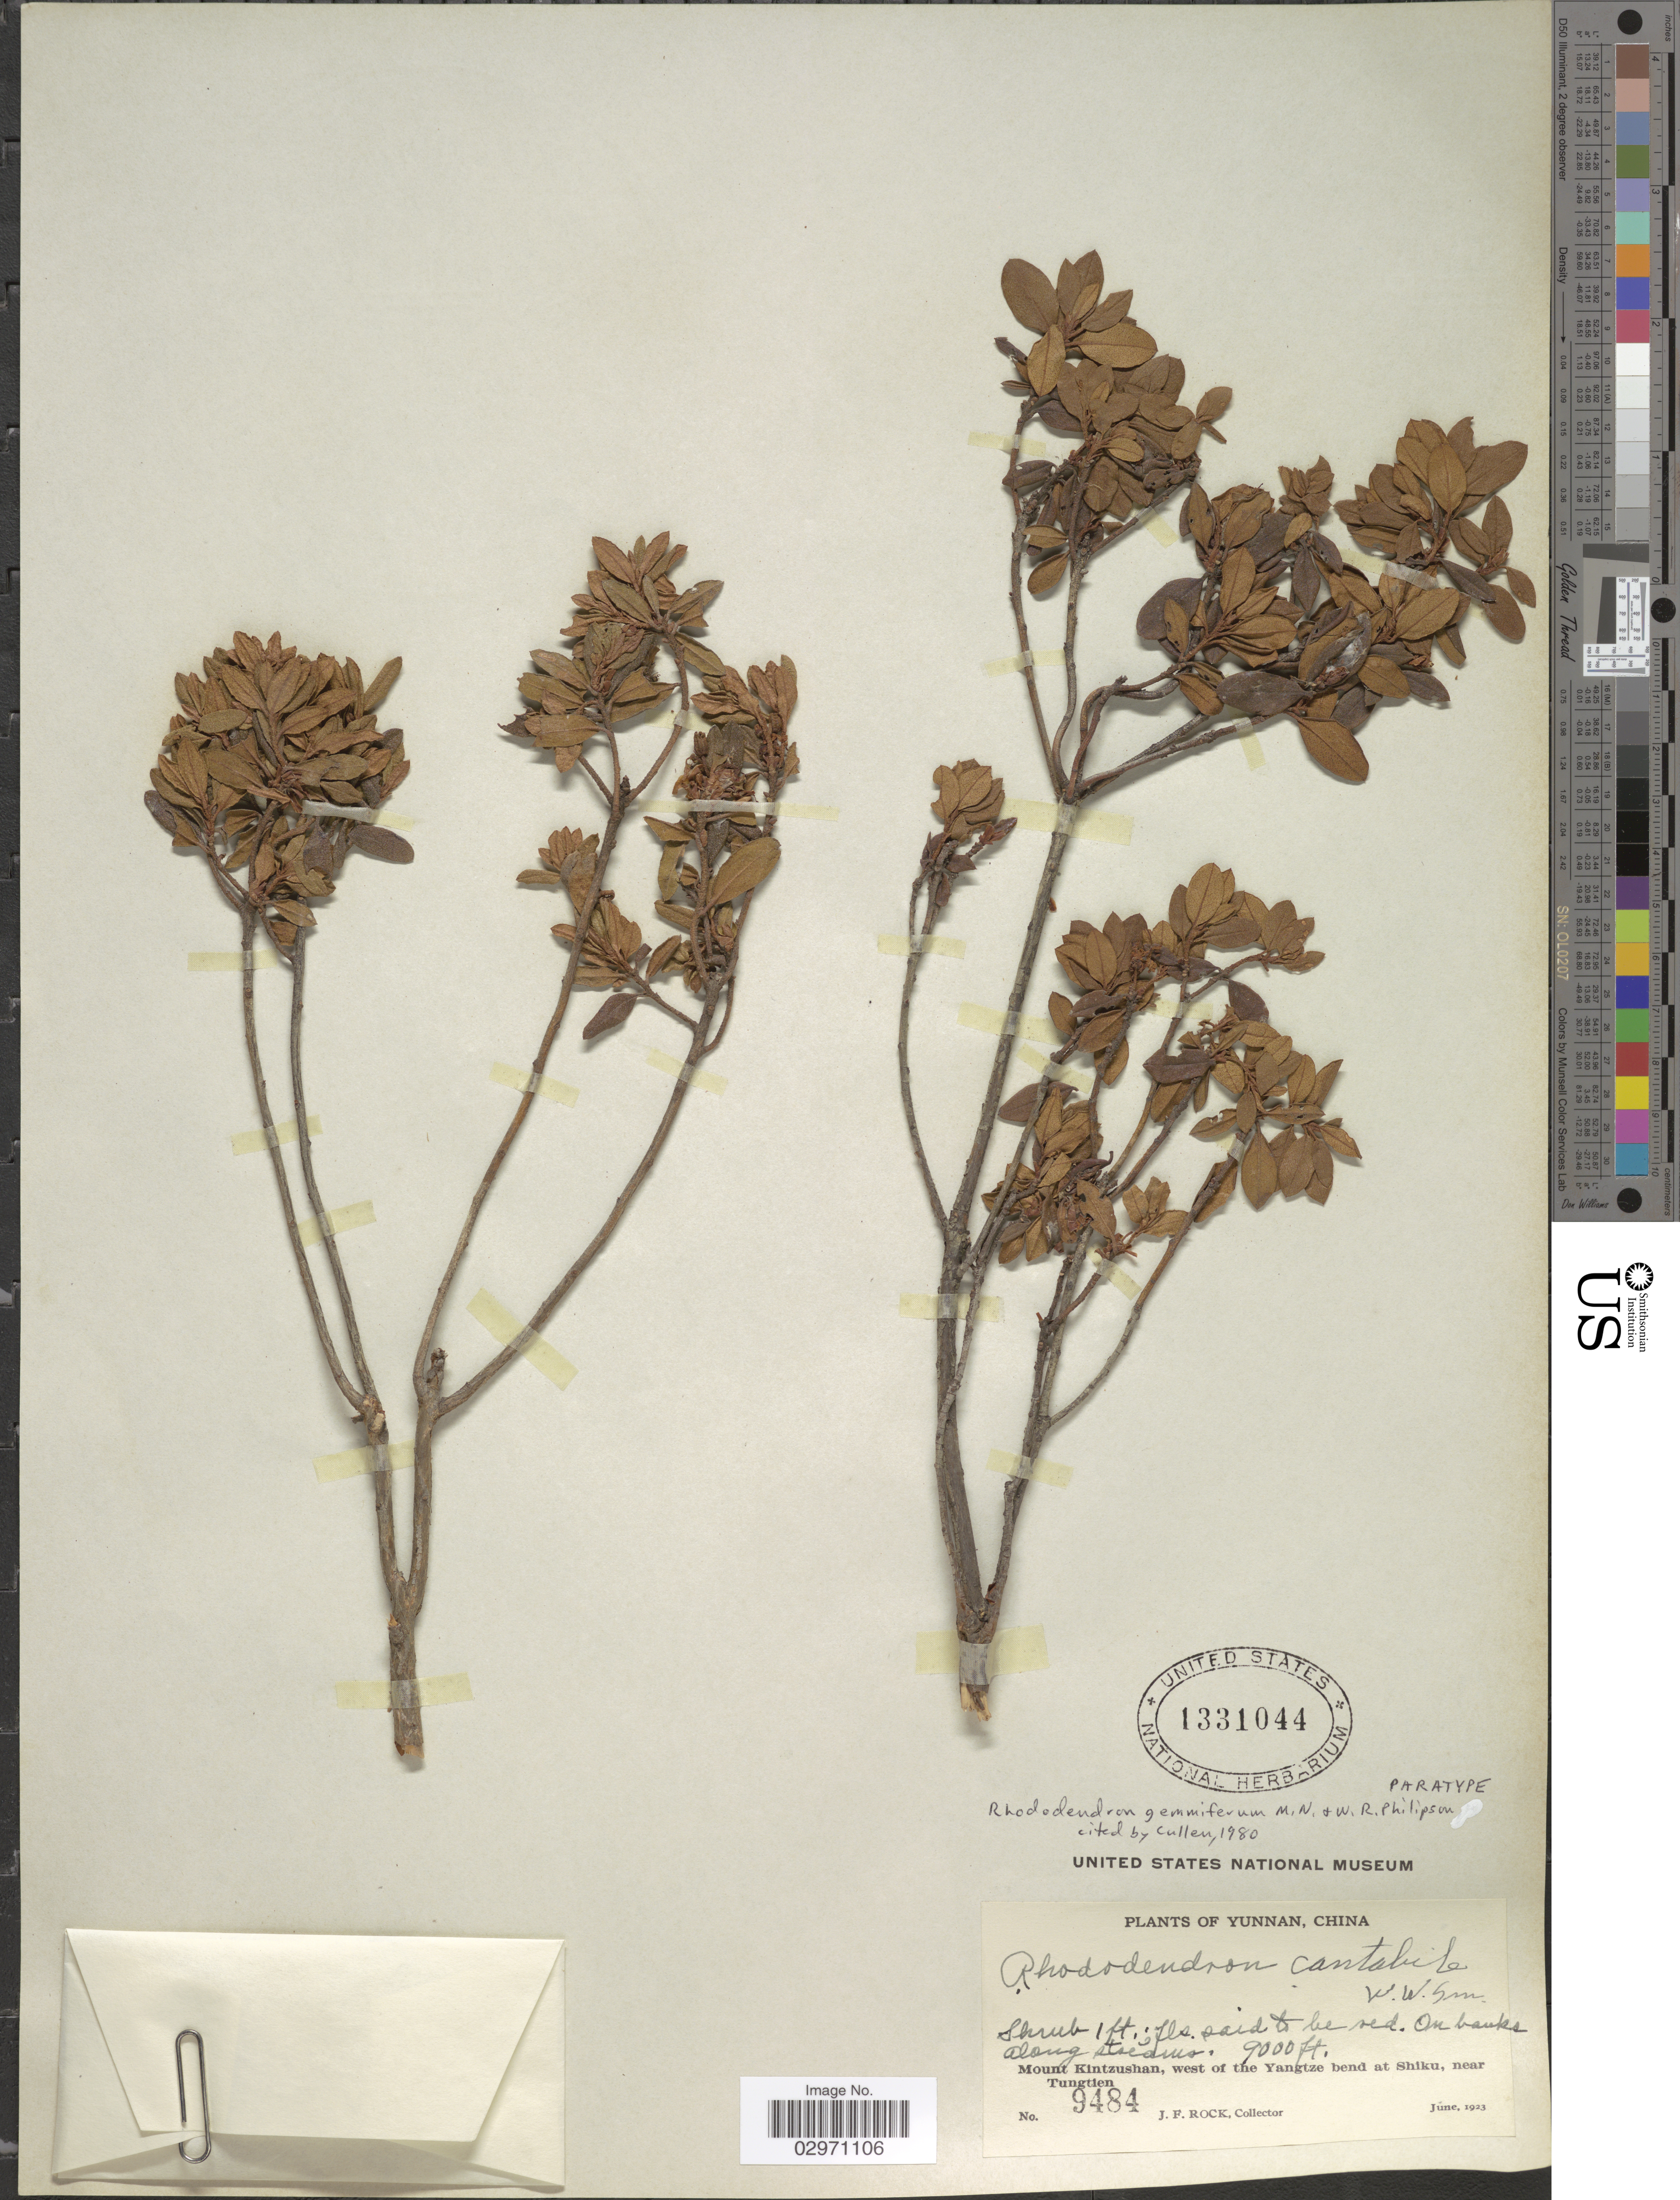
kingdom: Plantae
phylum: Tracheophyta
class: Magnoliopsida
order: Ericales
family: Ericaceae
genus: Rhododendron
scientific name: Rhododendron gemmiferum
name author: M. N. Philipson & Philipson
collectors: J. Rock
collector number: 9484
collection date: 1923-06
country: China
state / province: Yunnan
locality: Mount Kintzushan, west of the Yangtze bend at Shiku, near Tungtien.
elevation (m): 2743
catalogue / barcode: US 1331044